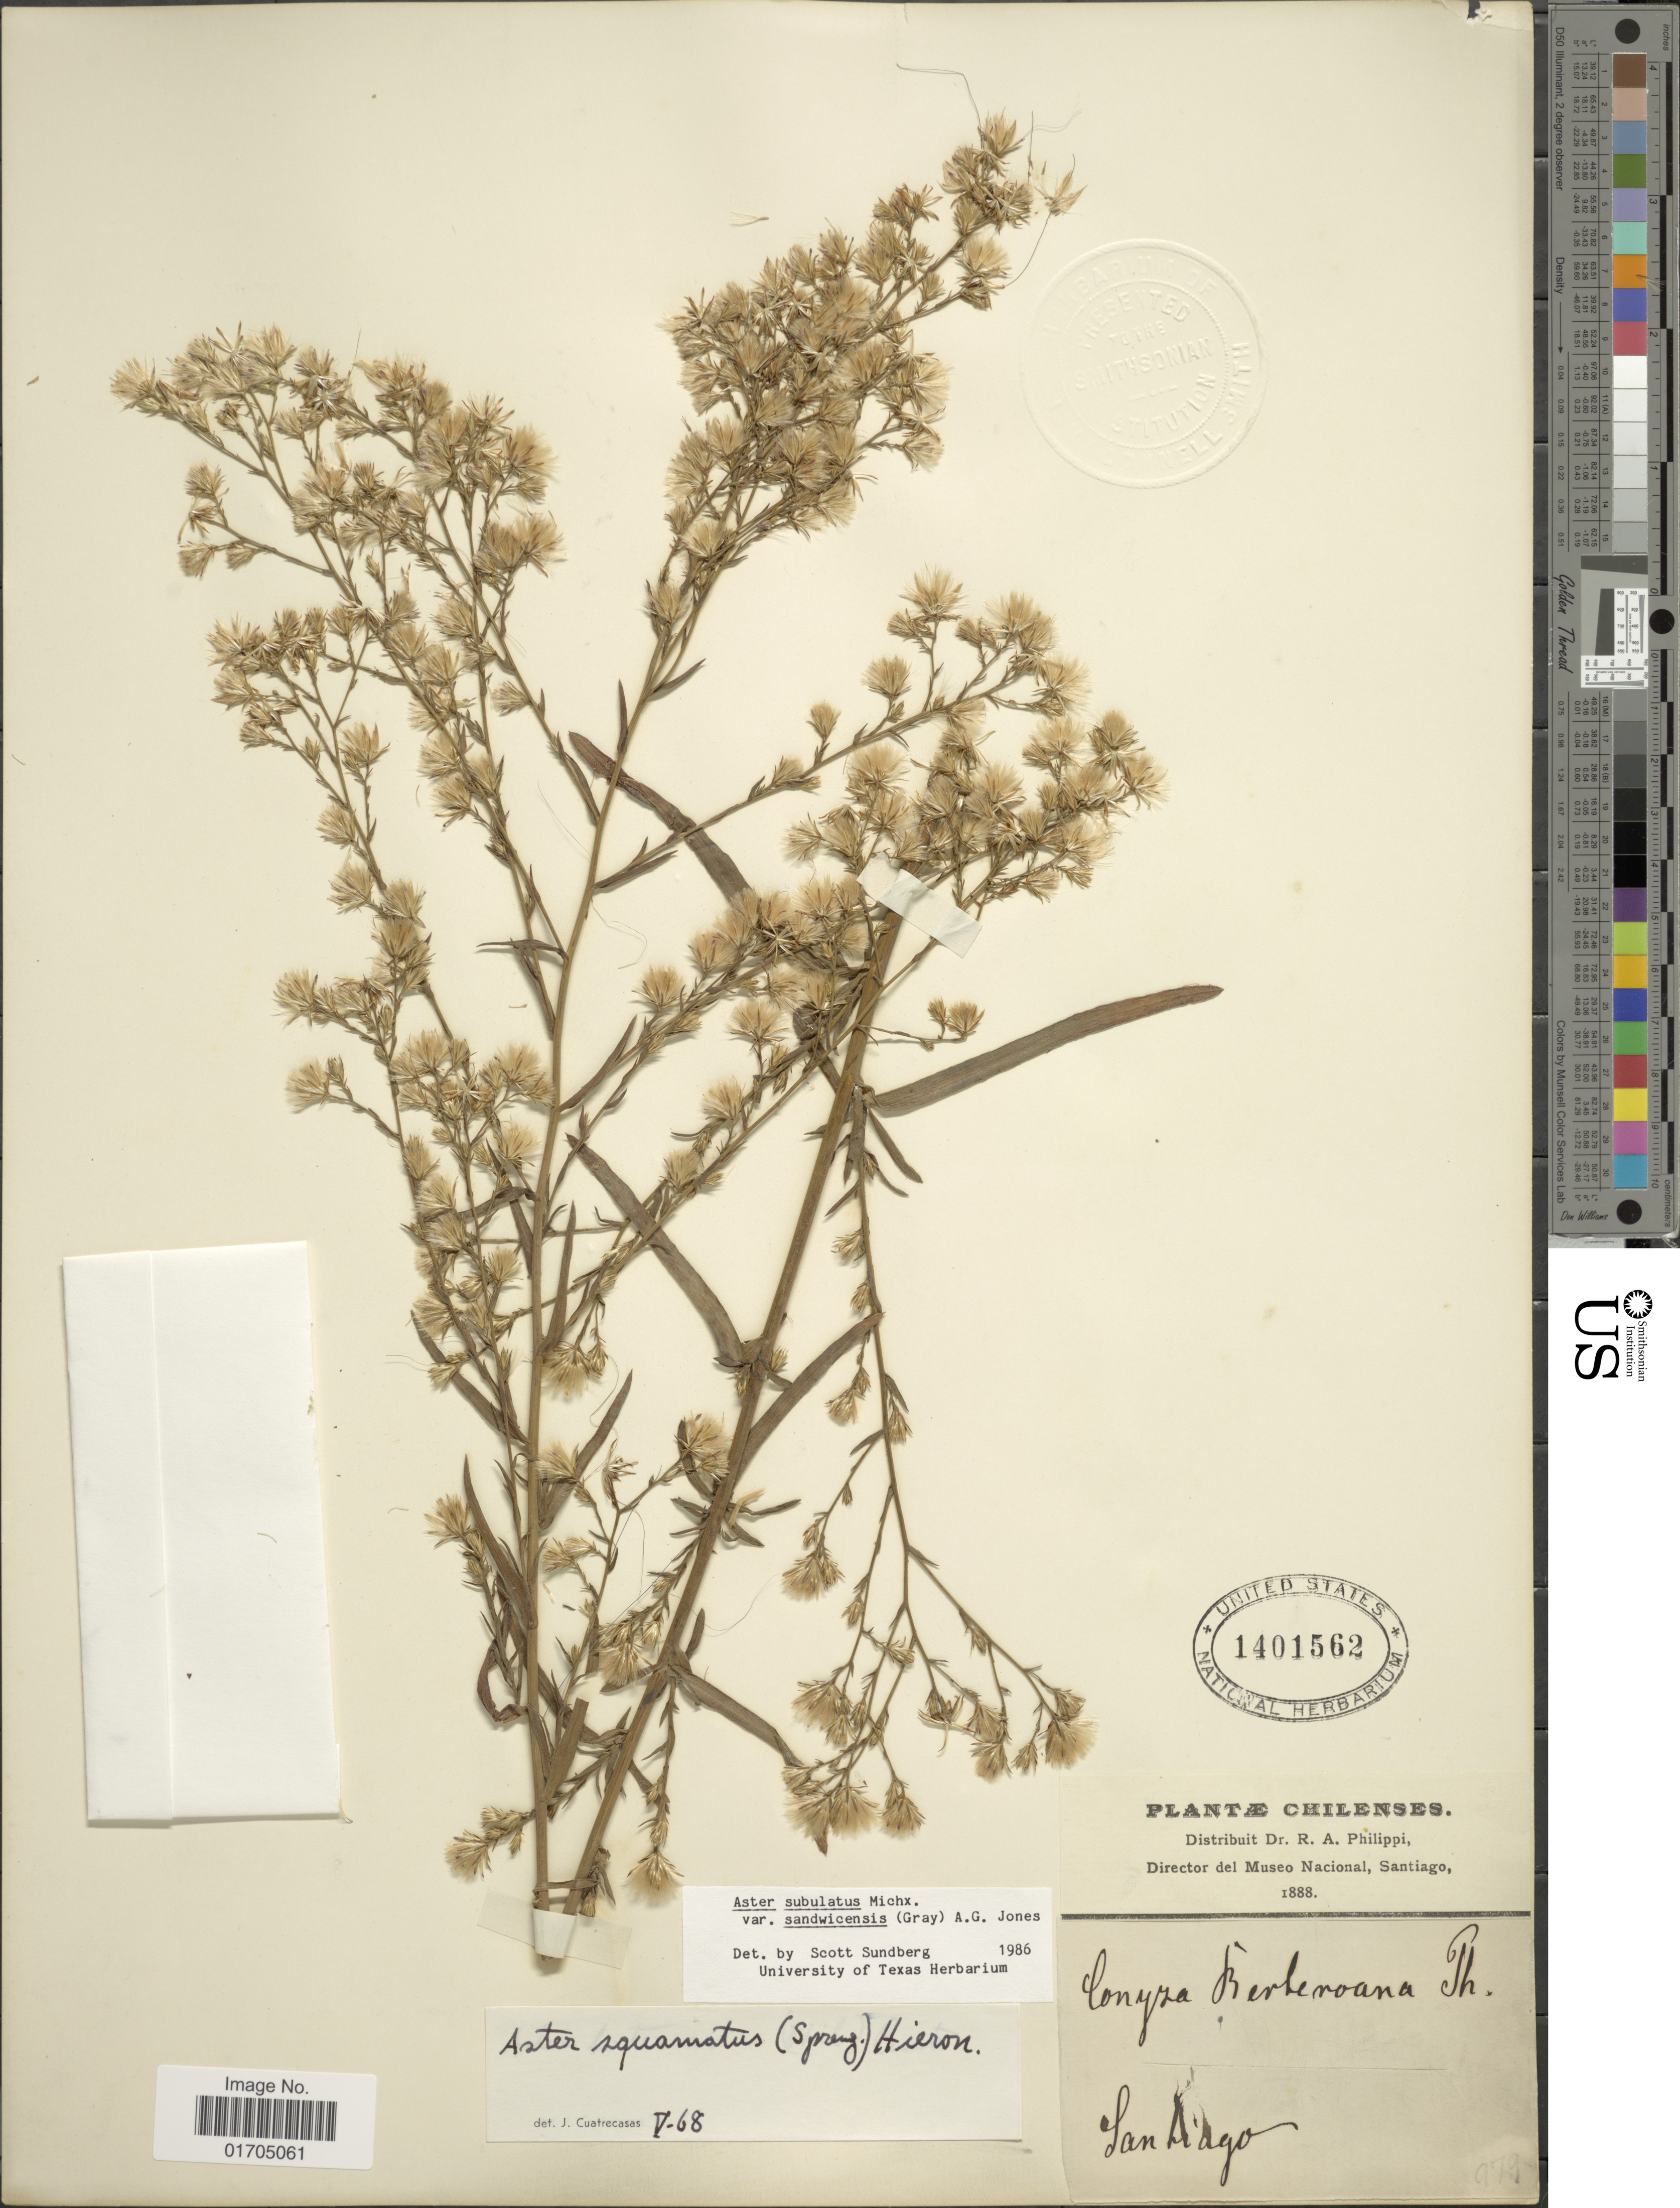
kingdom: Plantae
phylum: Tracheophyta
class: Magnoliopsida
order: Asterales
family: Asteraceae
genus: Symphyotrichum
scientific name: Symphyotrichum subulatum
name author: (Michx.) G.L. Nesom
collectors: R. A. Philippi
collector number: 979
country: Chile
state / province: Región Metropolitana (RM)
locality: Santiago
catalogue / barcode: US 1401562